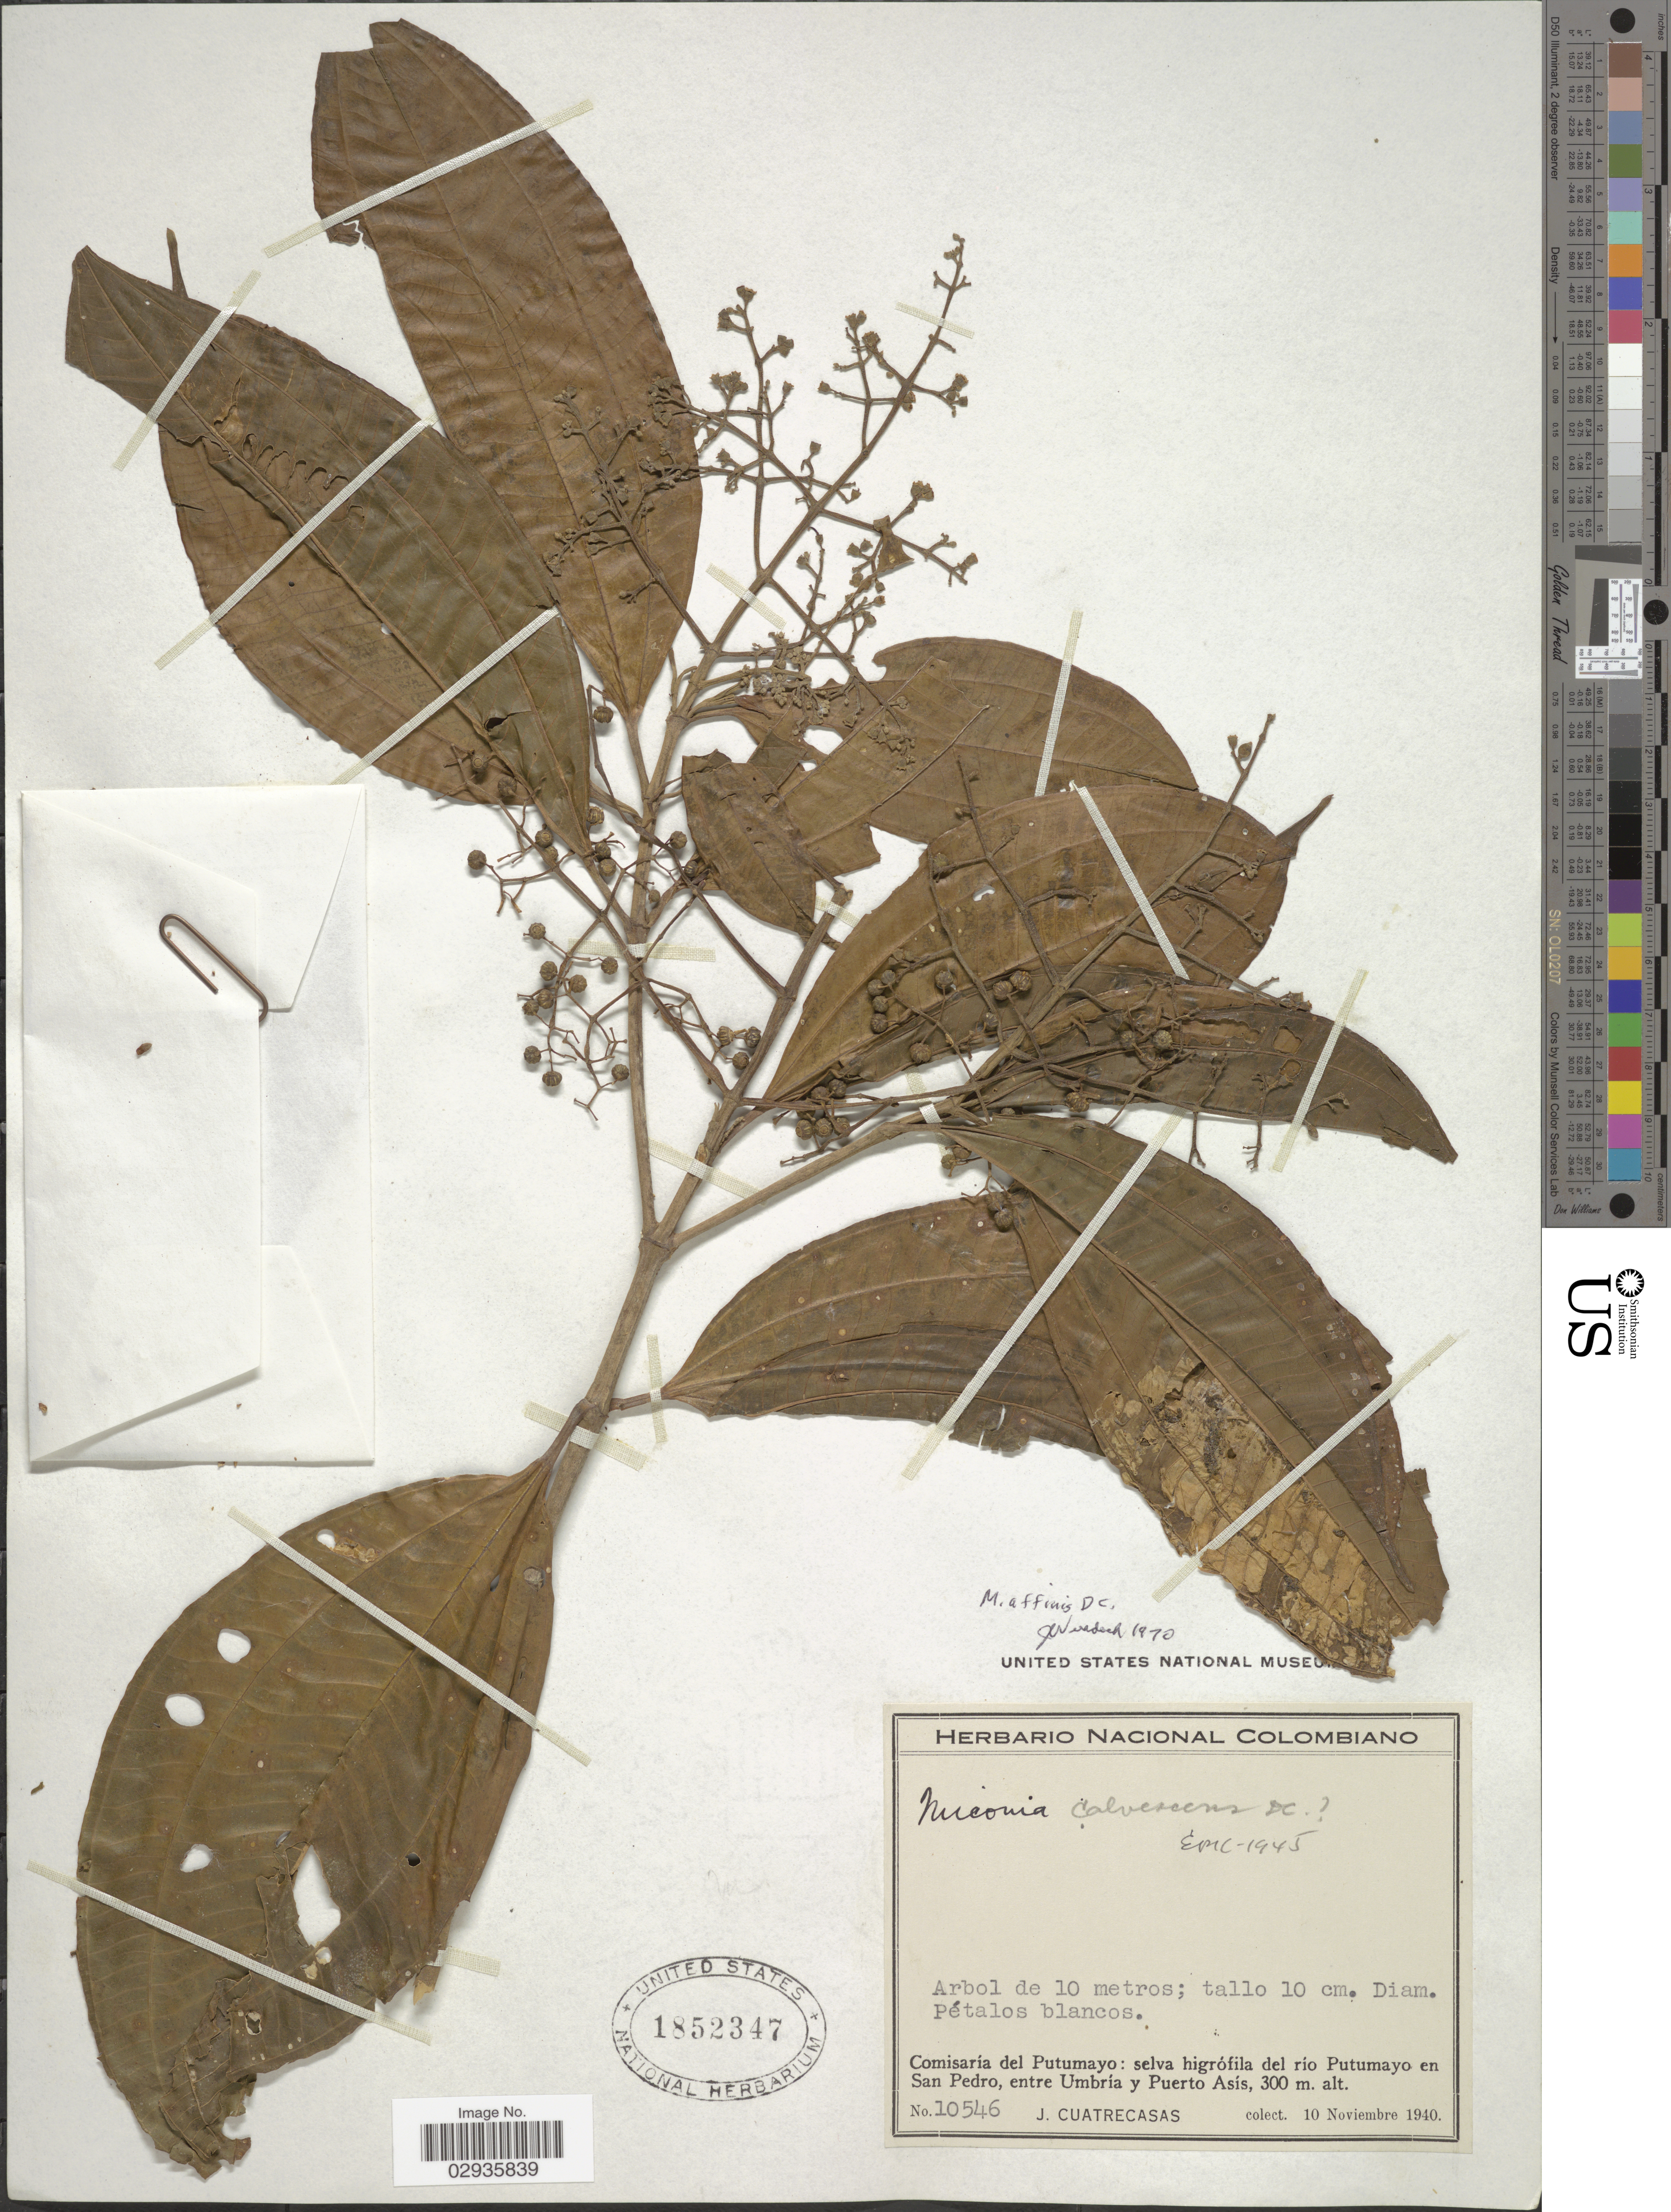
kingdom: Plantae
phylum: Tracheophyta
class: Magnoliopsida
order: Myrtales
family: Melastomataceae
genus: Miconia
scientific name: Miconia affinis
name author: DC.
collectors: J. Cuatrecasas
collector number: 10546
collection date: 1940-11-10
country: Colombia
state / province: Putumayo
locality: Comisaría del Putumayo: selva higrófila del río Putumayo en San Pedro, entre Umbría y Puerto Asís.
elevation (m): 300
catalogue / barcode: US 1852347